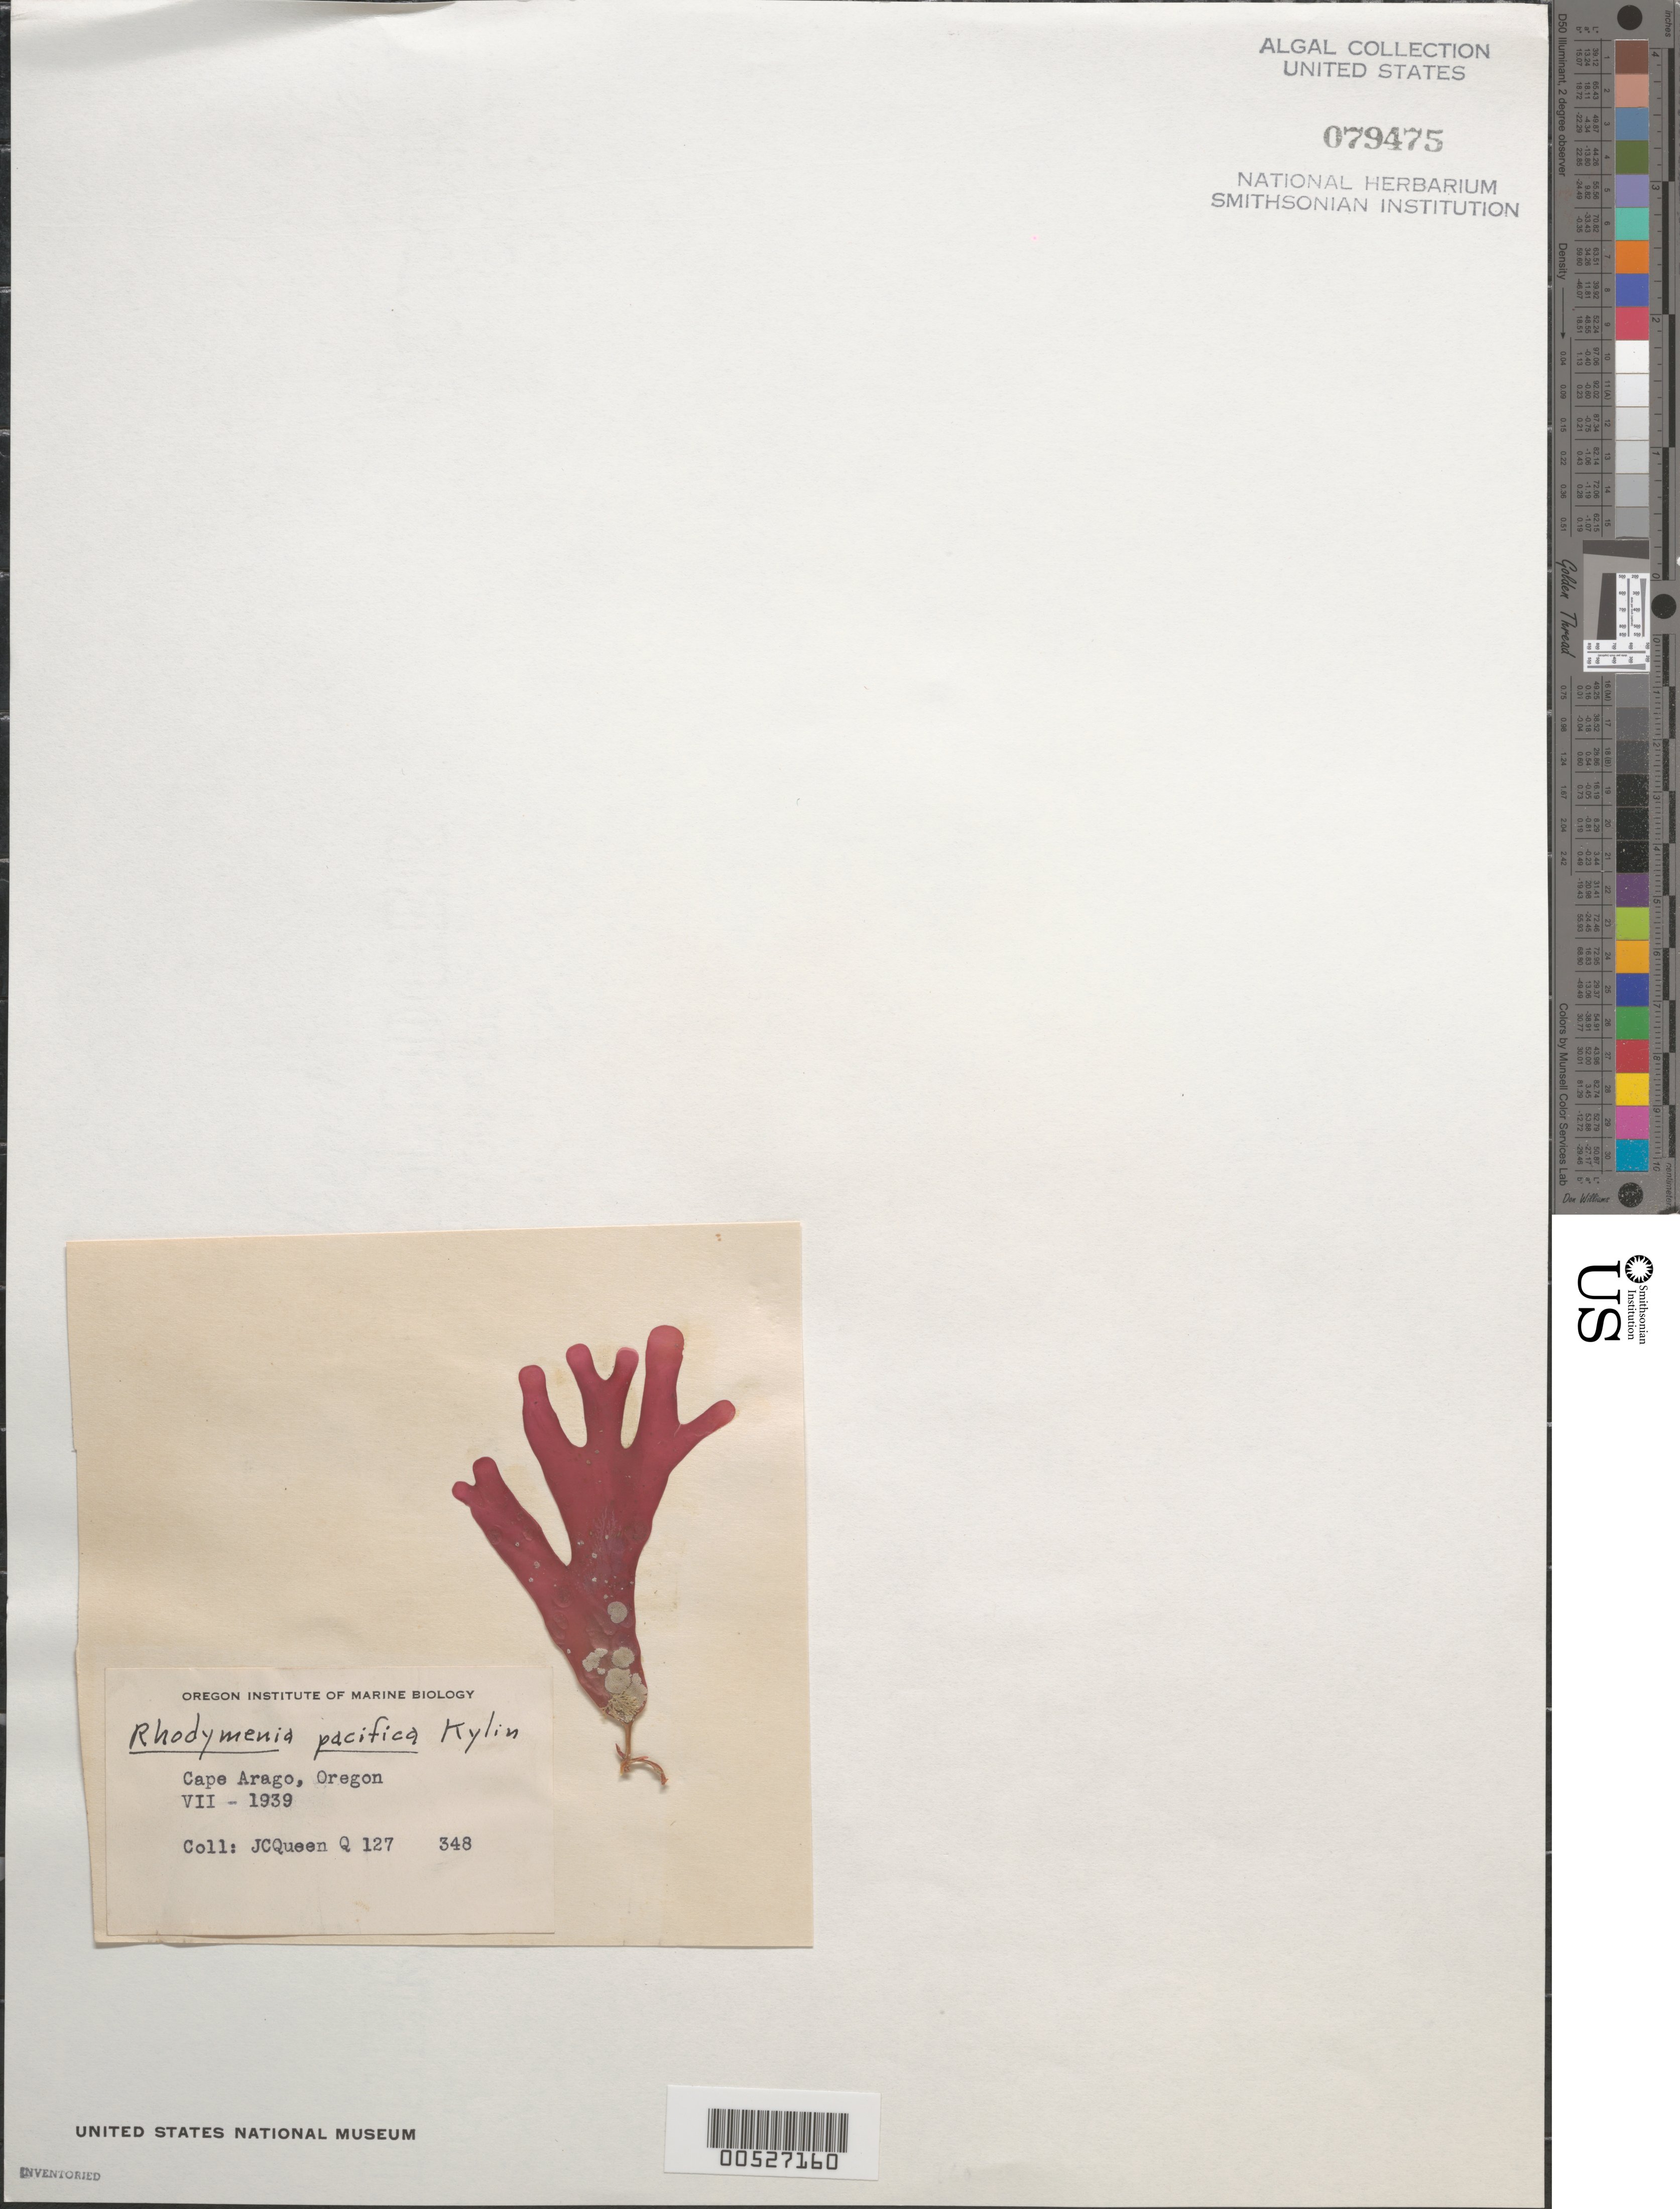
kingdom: Plantae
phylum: Rhodophyta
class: Florideophyceae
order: Rhodymeniales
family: Rhodymeniaceae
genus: Rhodymenia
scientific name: Rhodymenia pacifica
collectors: J. Queen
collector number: Q127 & MSD 348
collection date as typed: Jul 1939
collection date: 1939-07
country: United States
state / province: Oregon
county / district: Coos County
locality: Cape Arago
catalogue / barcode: US 79475